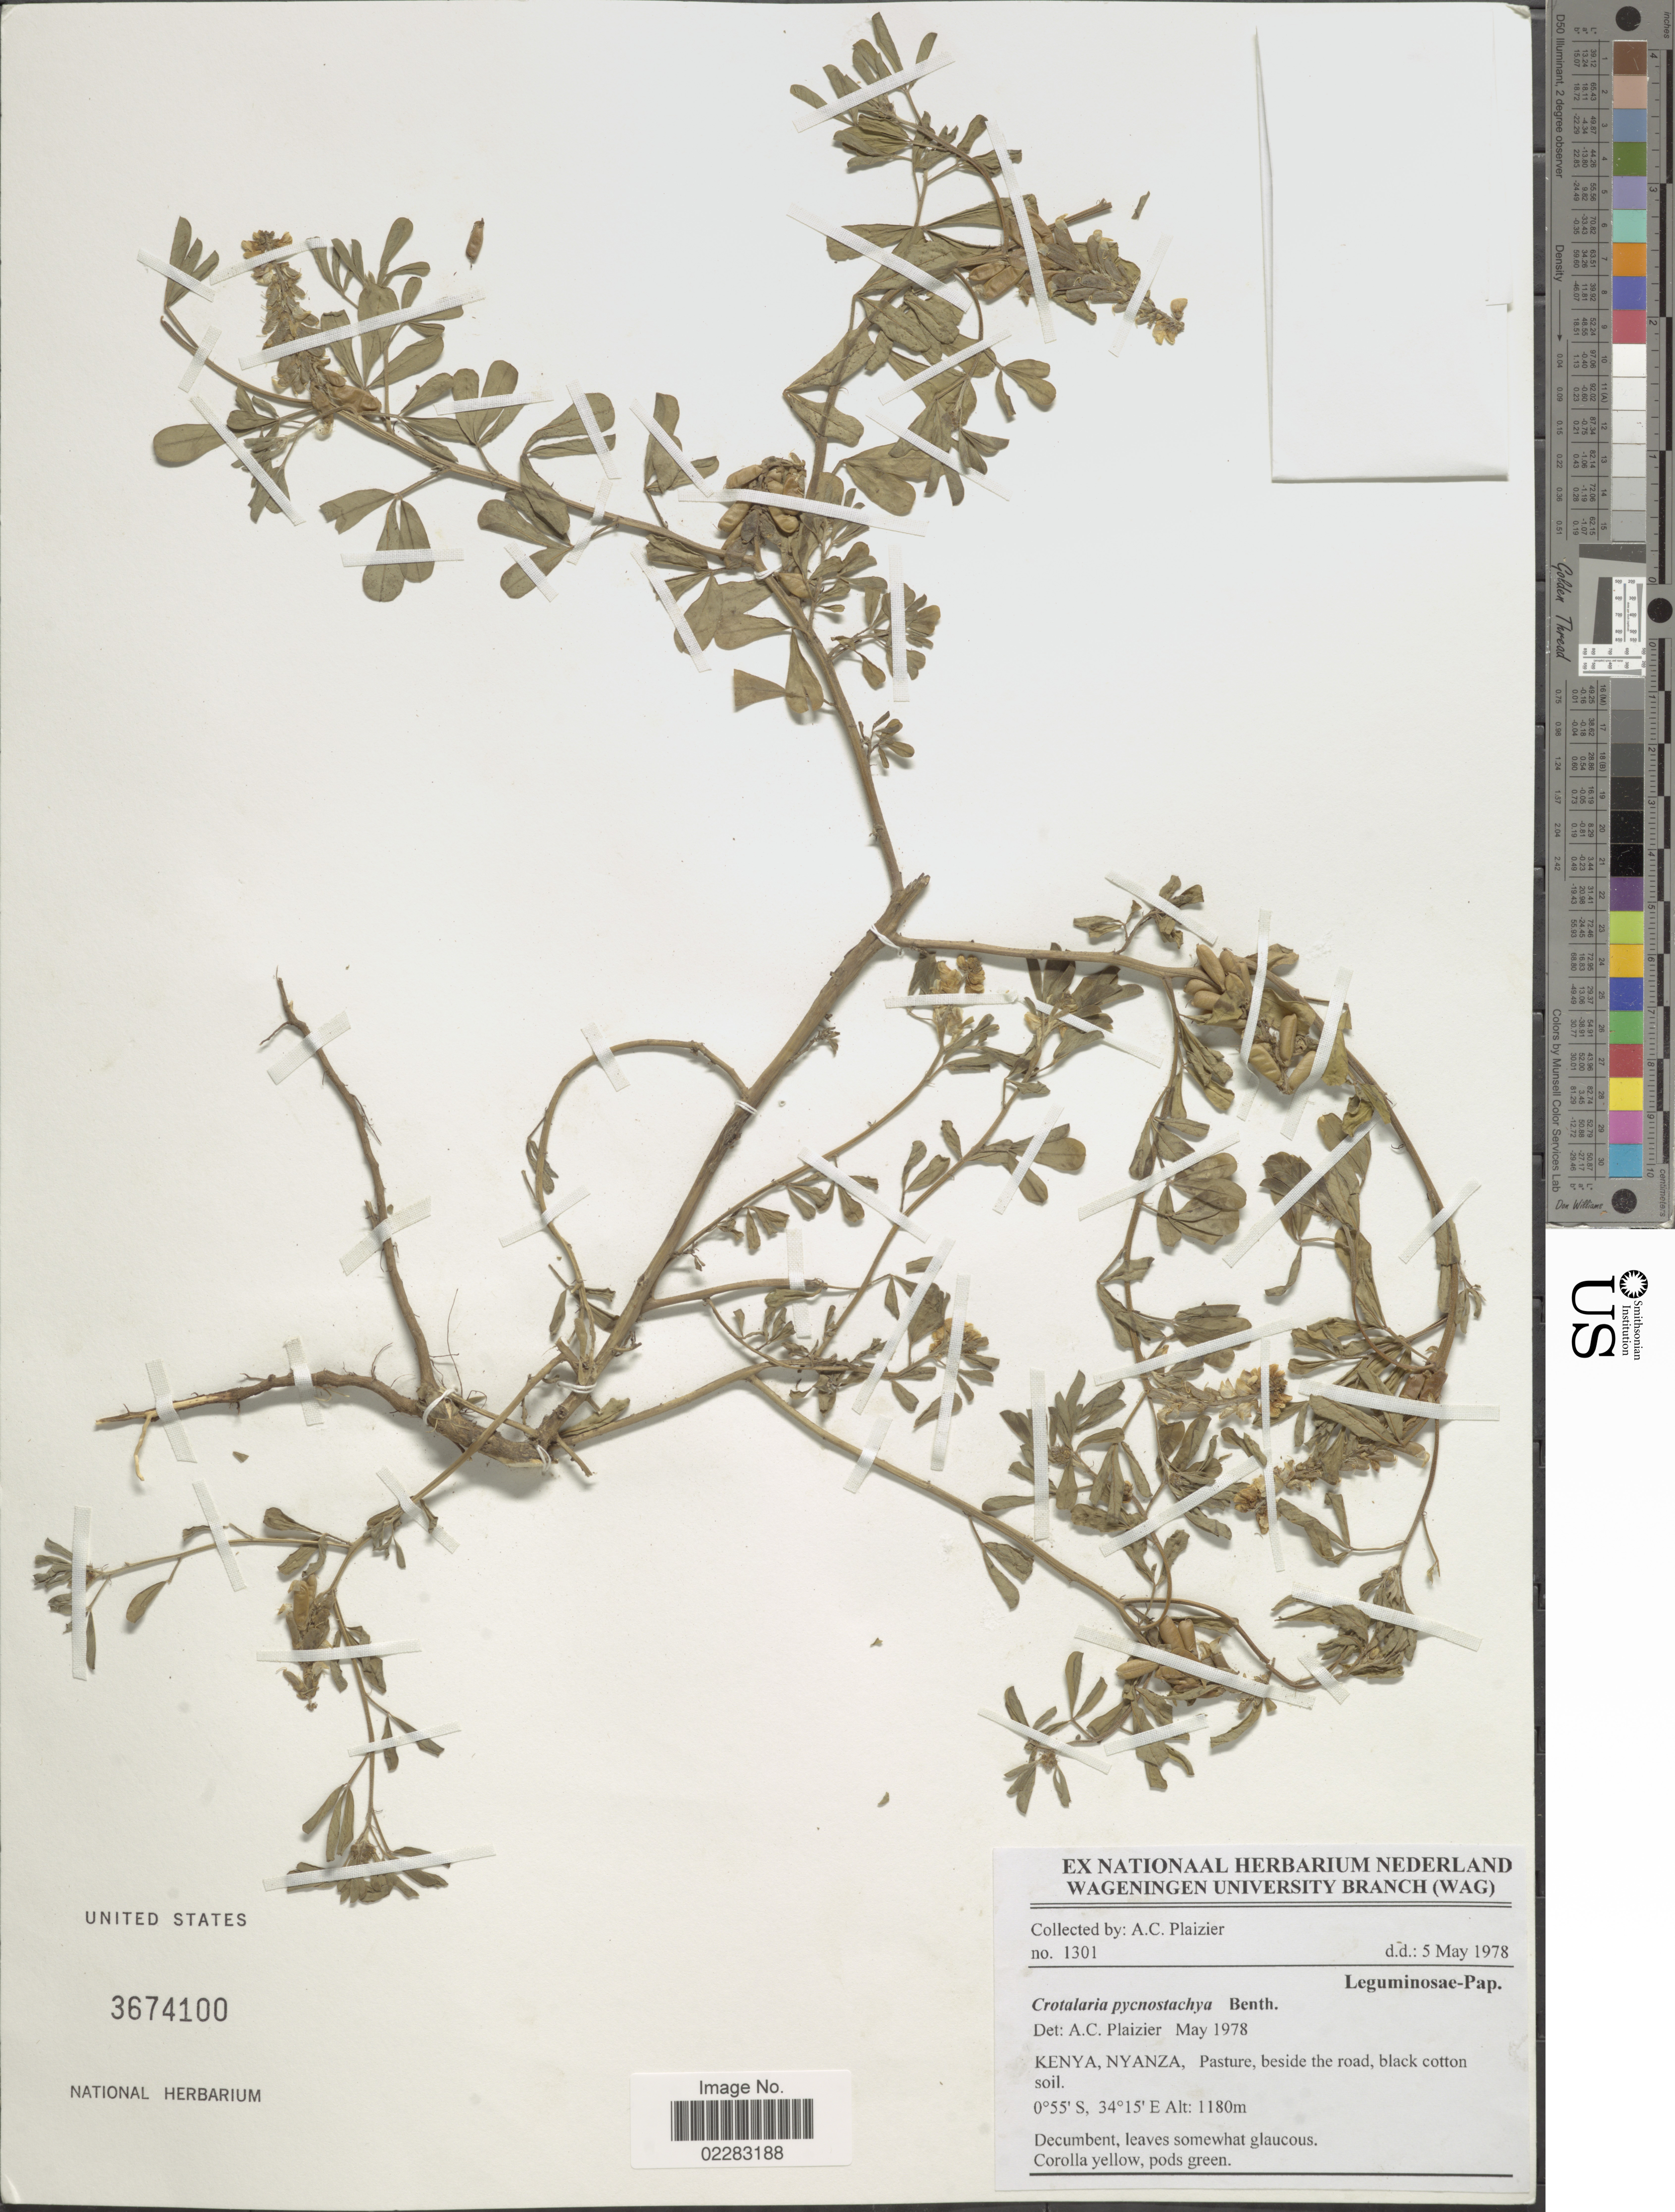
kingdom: Plantae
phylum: Tracheophyta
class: Magnoliopsida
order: Fabales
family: Fabaceae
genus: Crotalaria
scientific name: Crotalaria pycnostachya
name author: Benth.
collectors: A. Plaizier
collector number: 1301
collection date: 1978-05-05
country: Kenya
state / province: Migori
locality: Pasture, beside the road. Nyanza.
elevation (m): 1180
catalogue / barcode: US 3674100